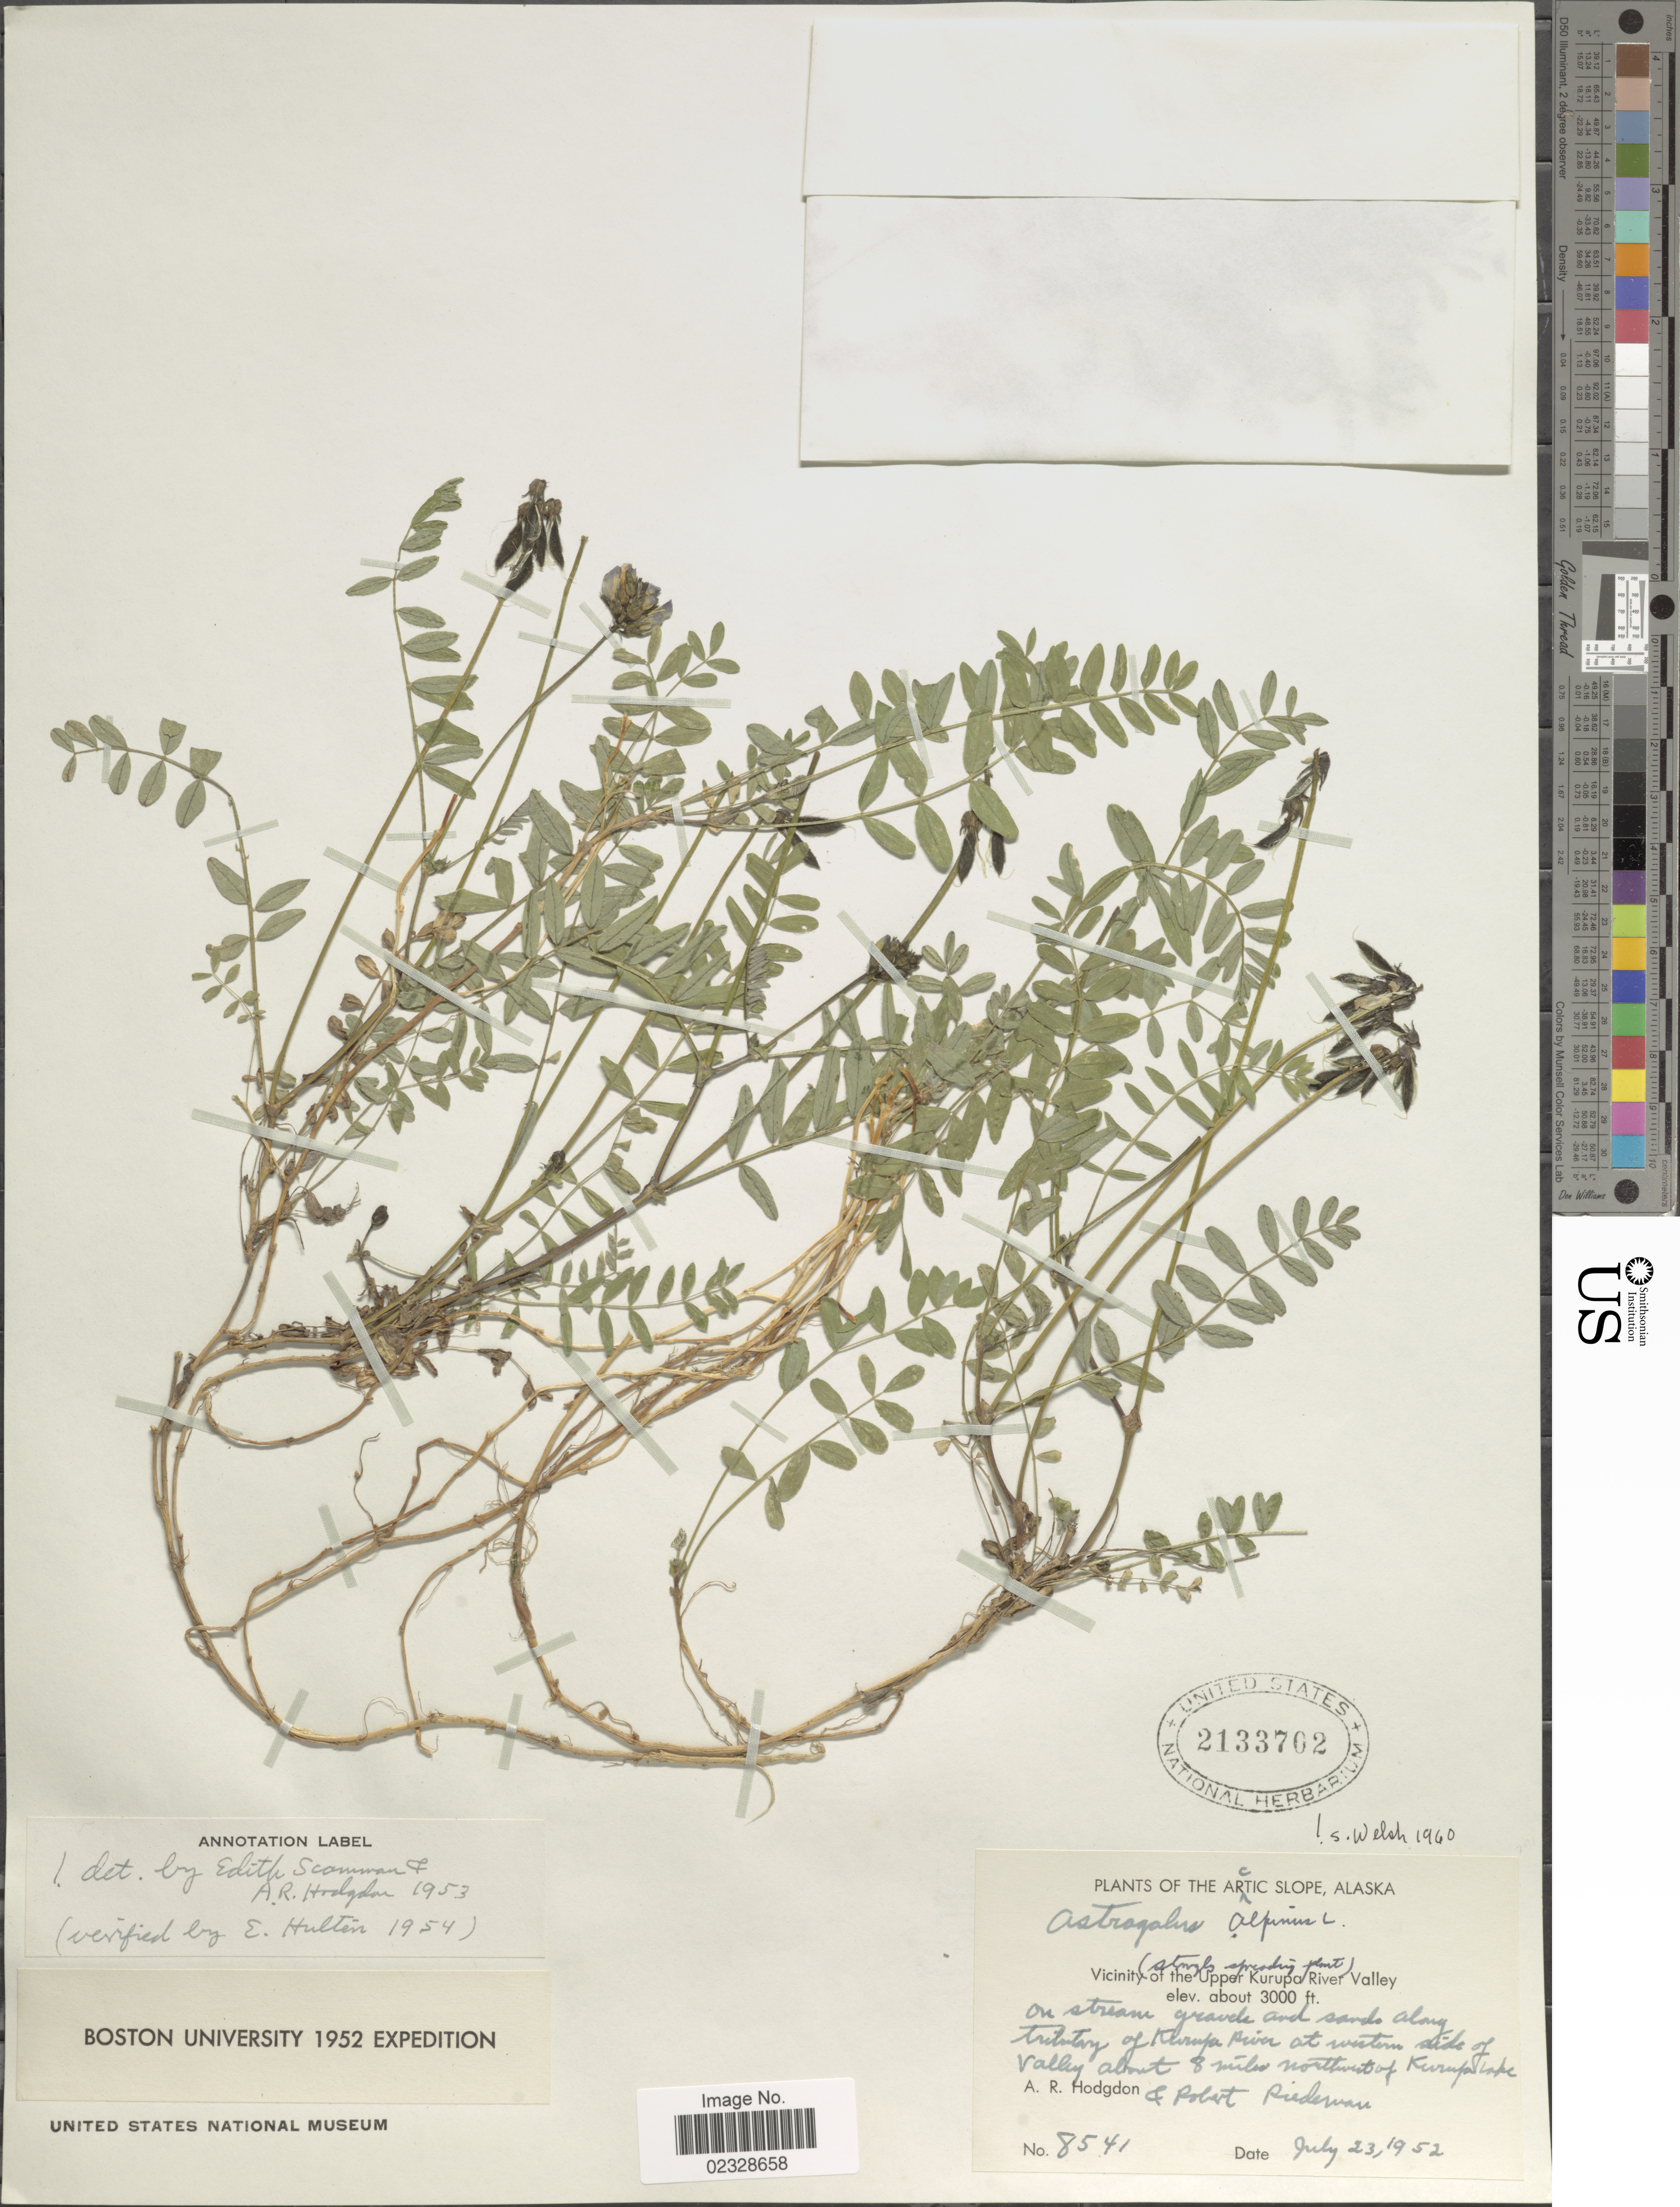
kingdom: Plantae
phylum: Tracheophyta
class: Magnoliopsida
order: Fabales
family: Fabaceae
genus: Astragalus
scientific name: Astragalus alpinus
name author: L.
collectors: A. R. Hodgdon & R. Riedeman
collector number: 8541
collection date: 1952-07-23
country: United States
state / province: Alaska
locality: Arctic Slope, Vicinity of the Upper Kurupa River Valley, along tributary of Kurupa River at western side of Valley about 8 miles northwest of Kurupa Lake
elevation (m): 914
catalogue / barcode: US 2133702